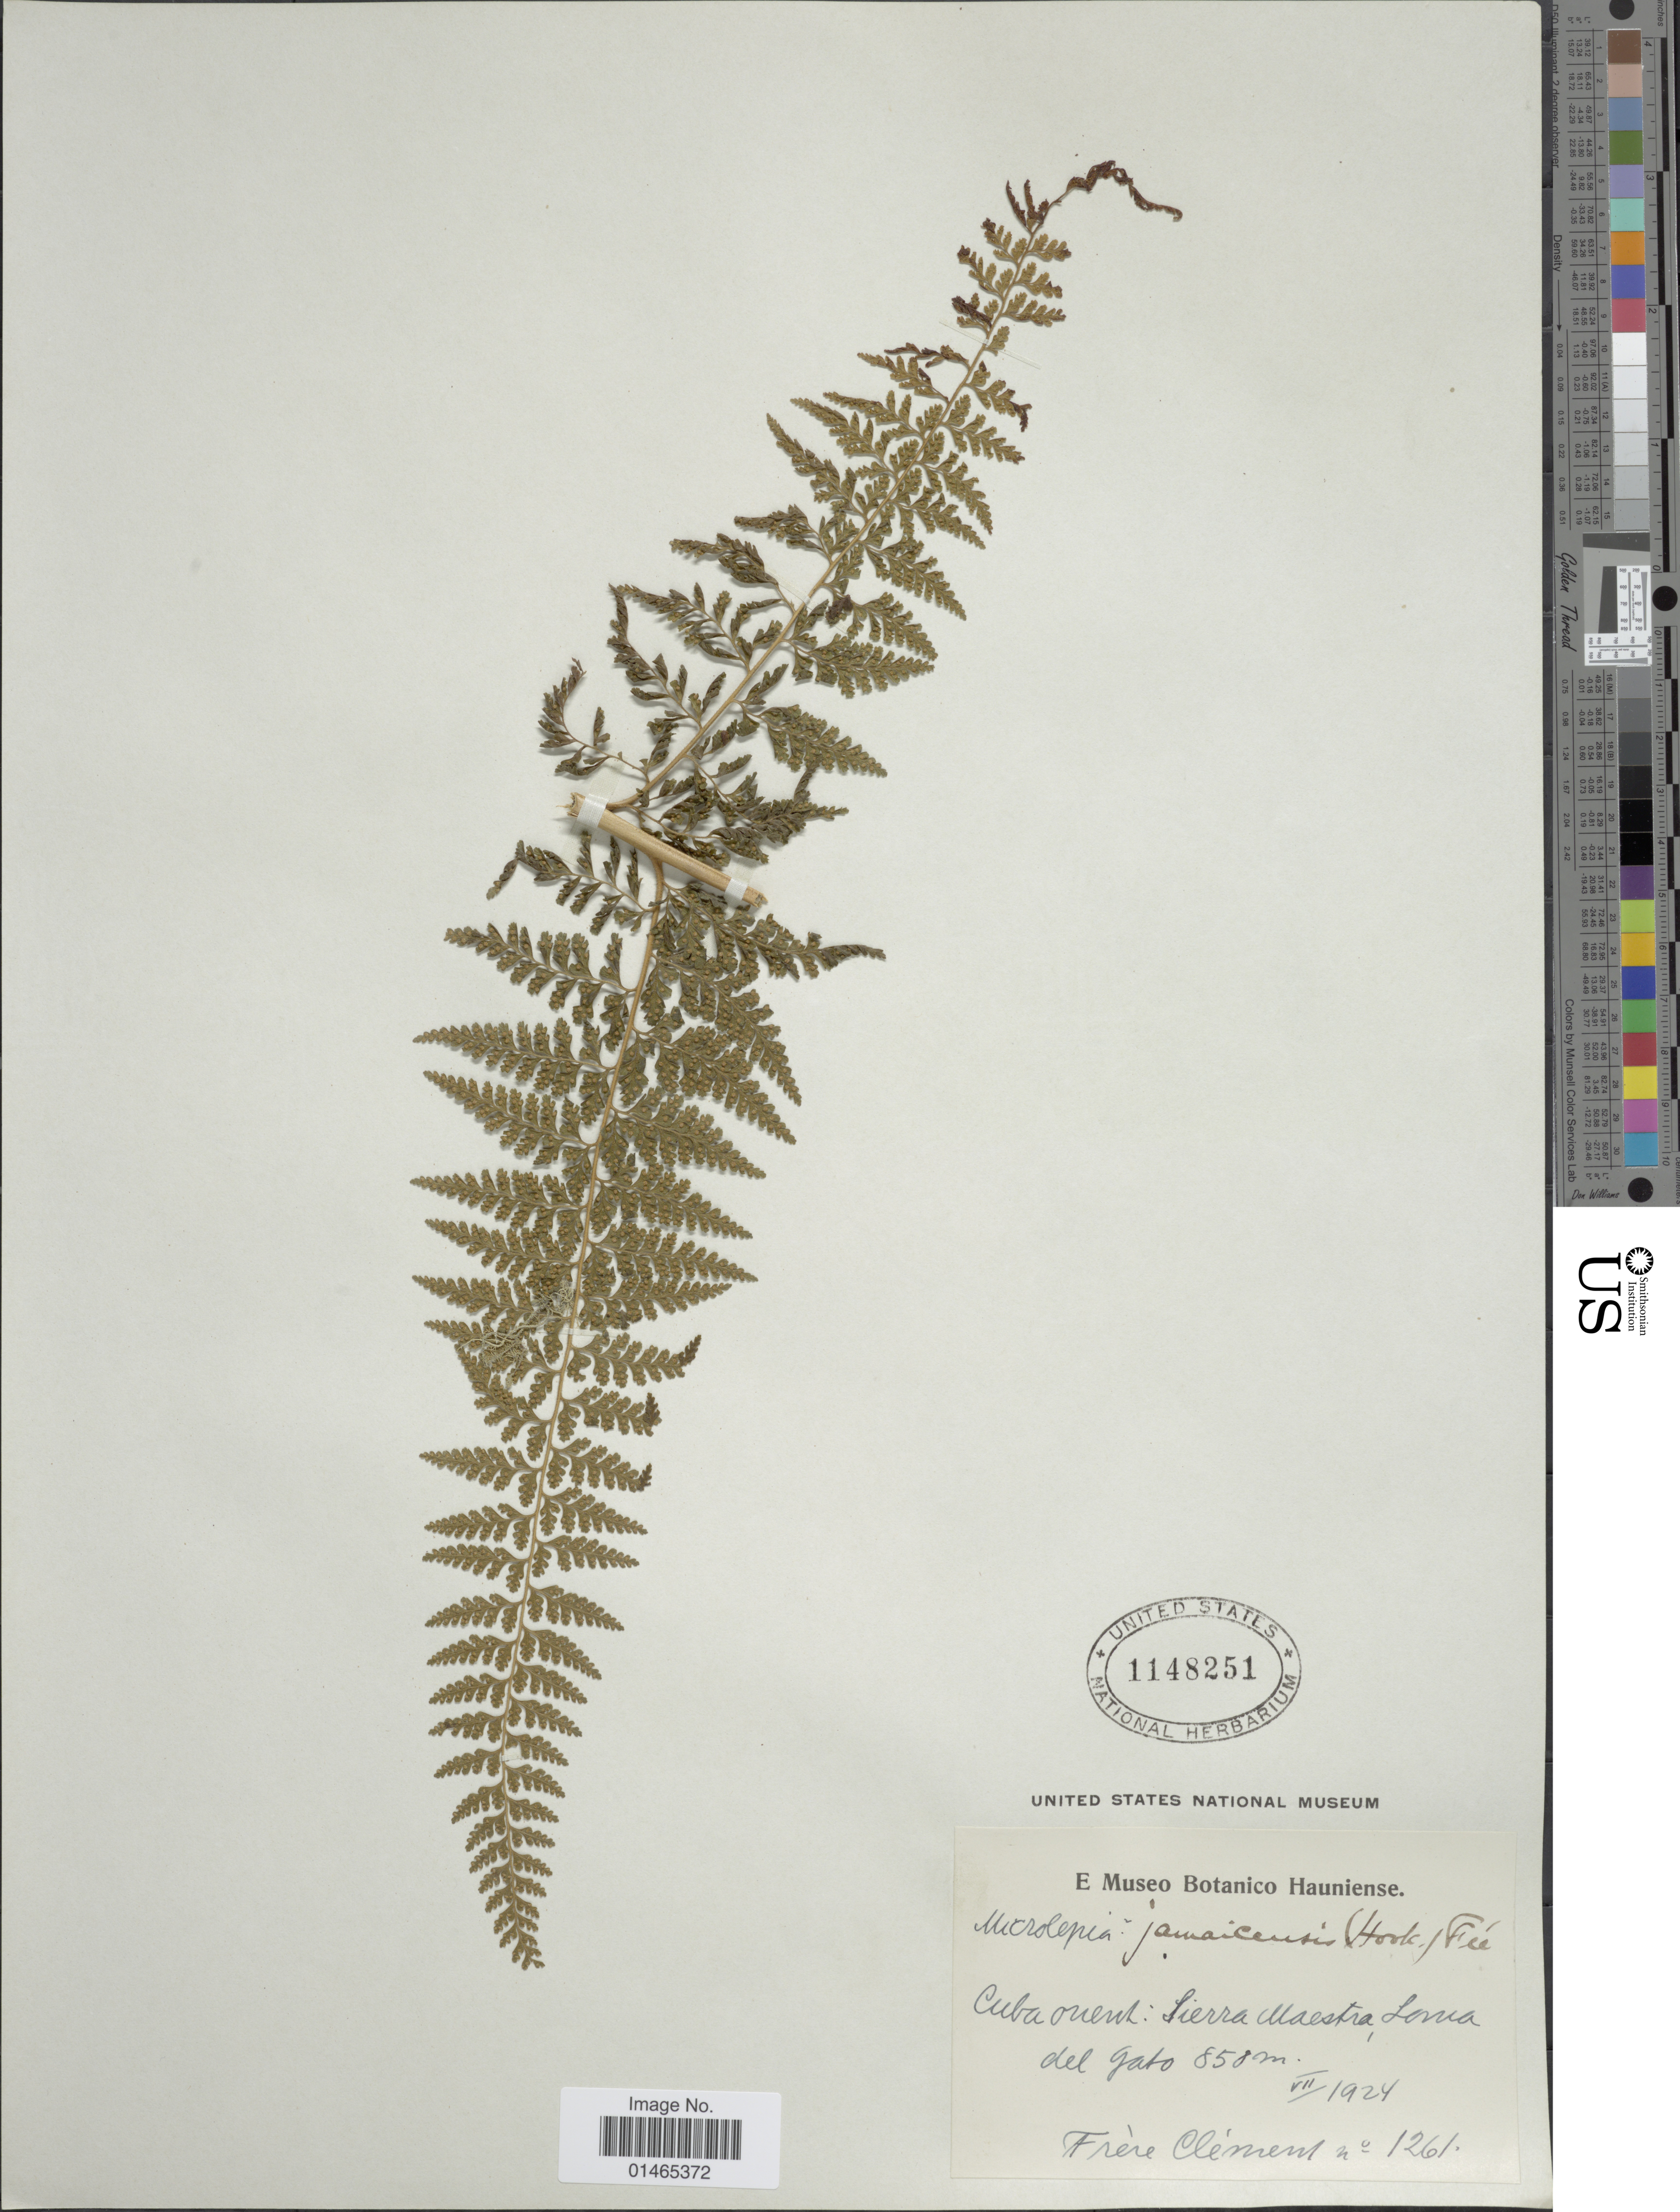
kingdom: Plantae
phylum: Tracheophyta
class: Polypodiopsida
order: Polypodiales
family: Dennstaedtiaceae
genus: Microlepia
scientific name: Microlepia jamaicensis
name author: (Hook.) Fée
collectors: B. Clement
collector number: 1267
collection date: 1924-07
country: Cuba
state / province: Oriente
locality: Sierra Maestra. Loma del Gato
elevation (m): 850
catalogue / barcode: US 1148251